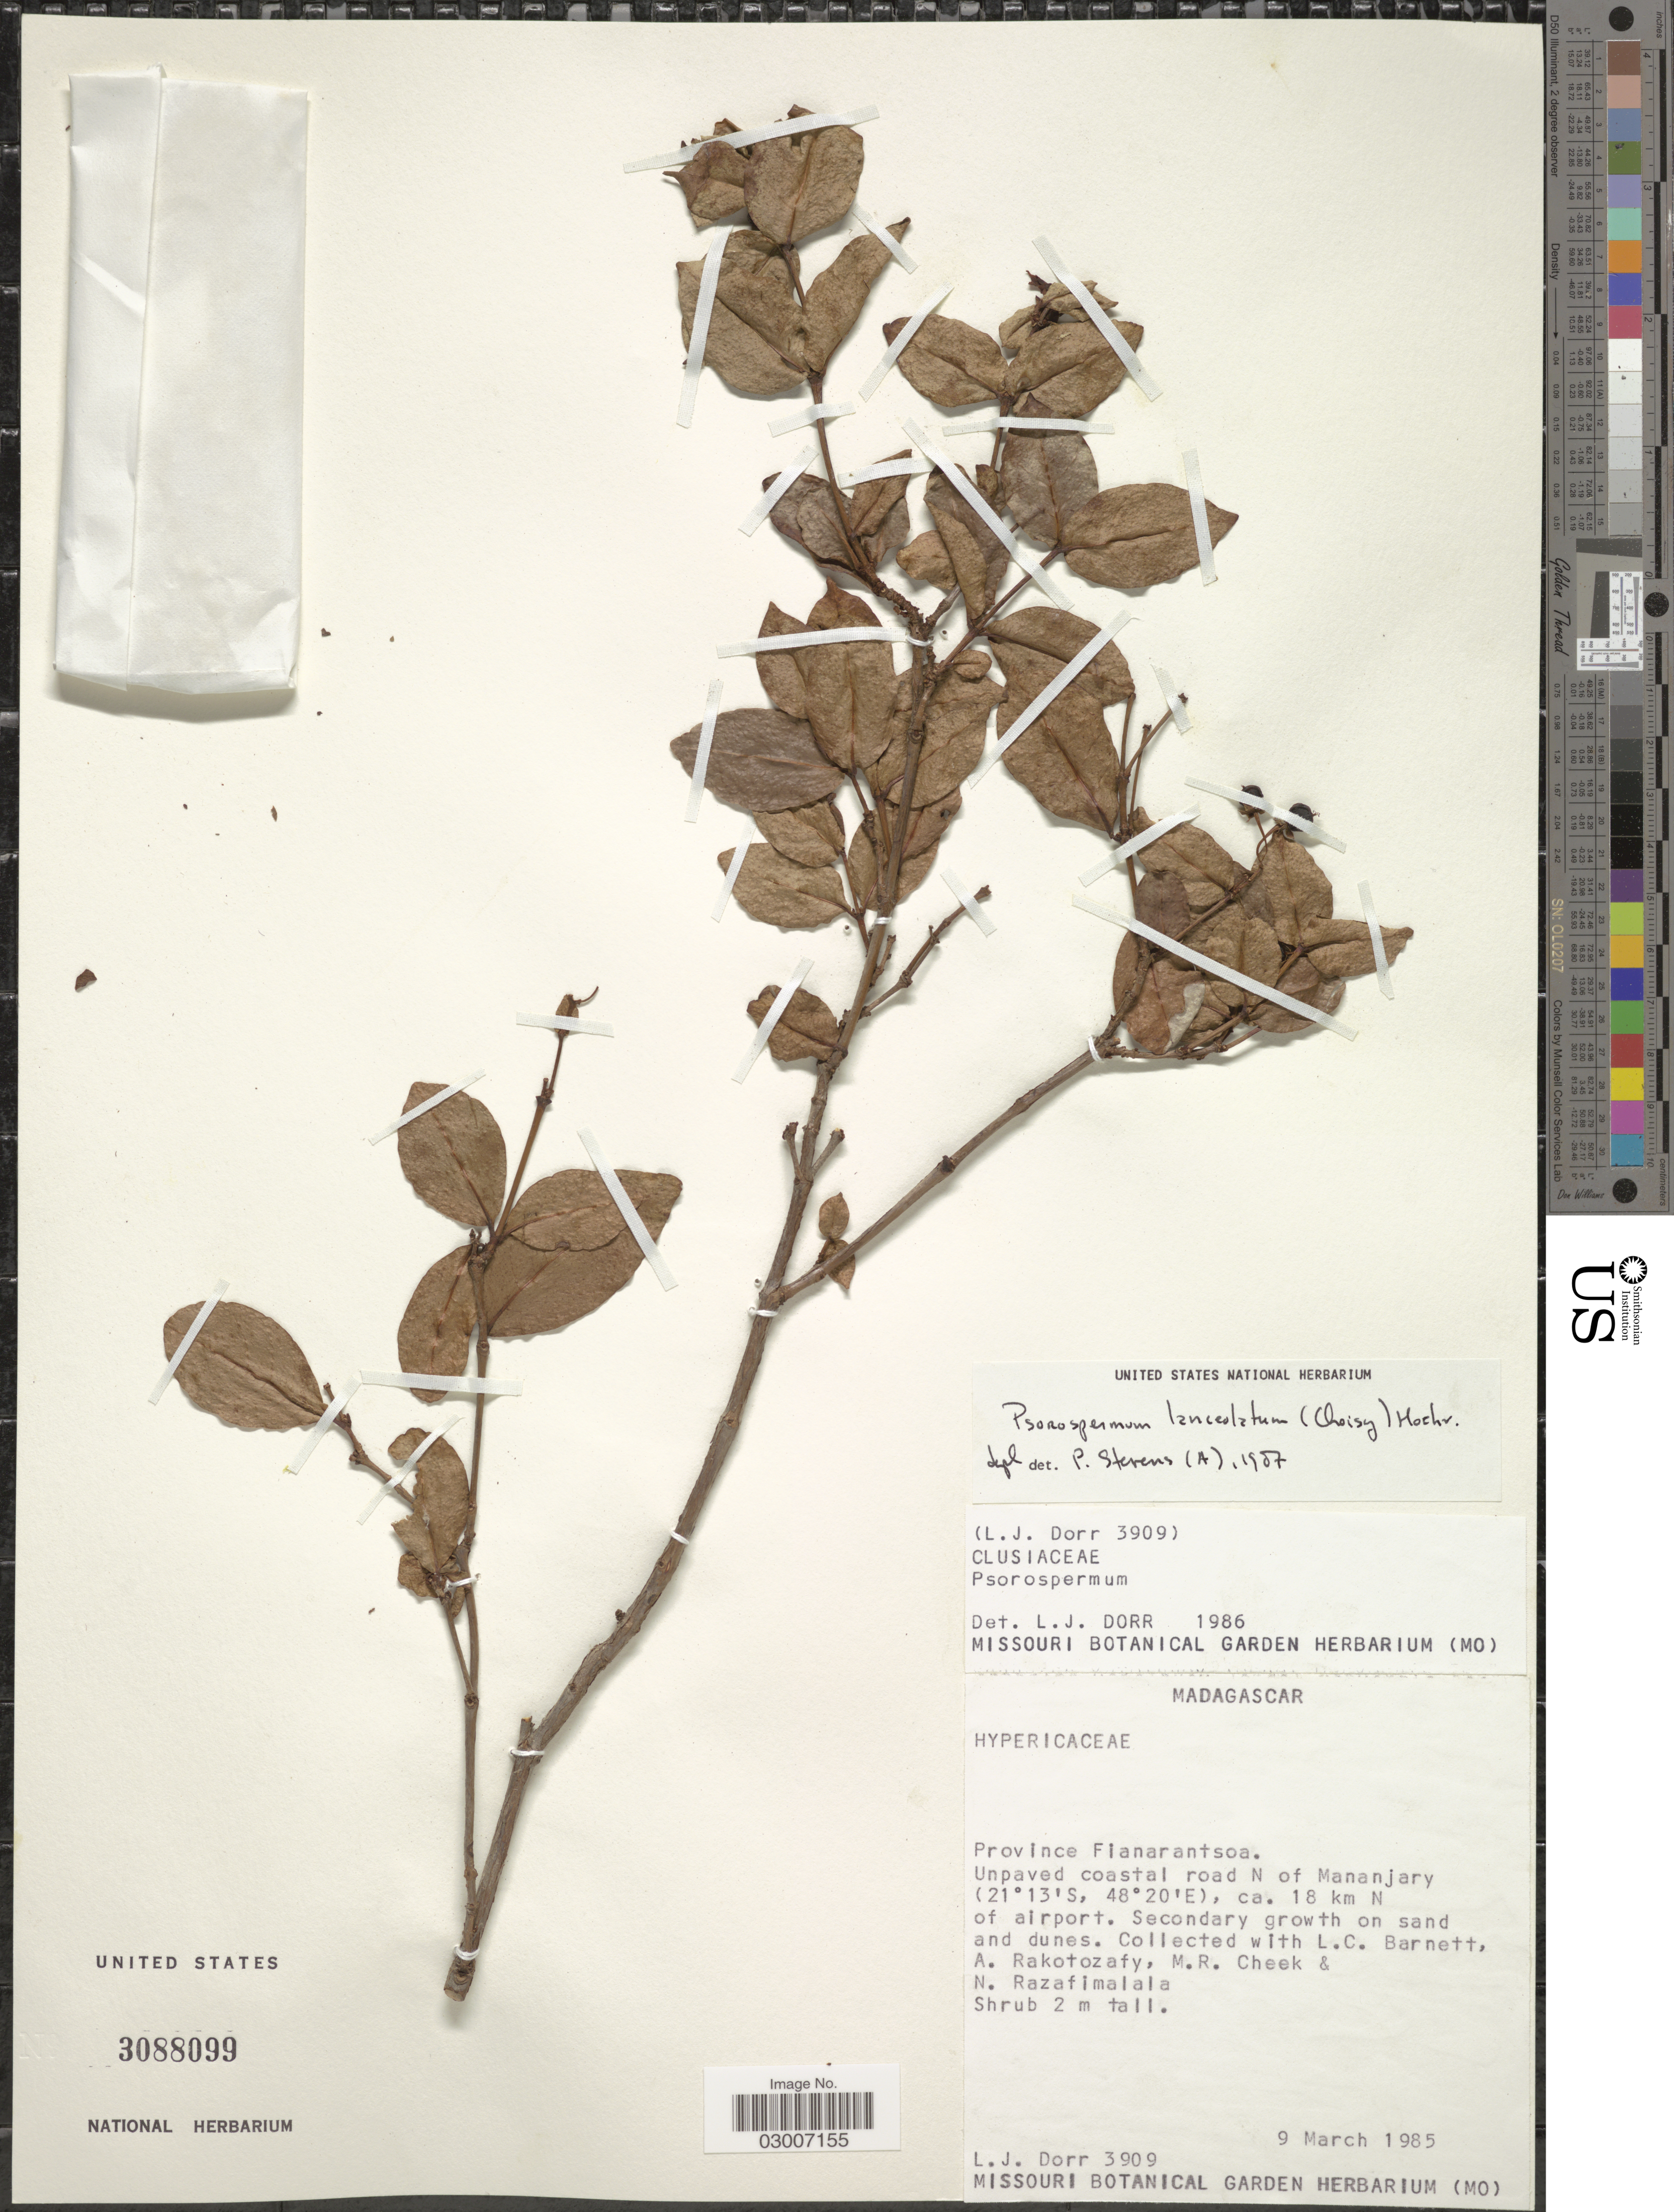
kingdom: Plantae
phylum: Tracheophyta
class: Magnoliopsida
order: Malpighiales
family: Hypericaceae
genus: Psorospermum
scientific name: Psorospermum lanceolatum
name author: (Choisy) Hochr.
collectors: L. J. Dorr, L. C. Barnett, A. Rakotozafy, M. Cheek & N. Razafimalala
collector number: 3909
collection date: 1985-03-09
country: Madagascar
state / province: Vatovavy Fitovinany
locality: Unpaved coastal road N of Mananjary, ca. 18 km N of airport.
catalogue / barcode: US 3088099